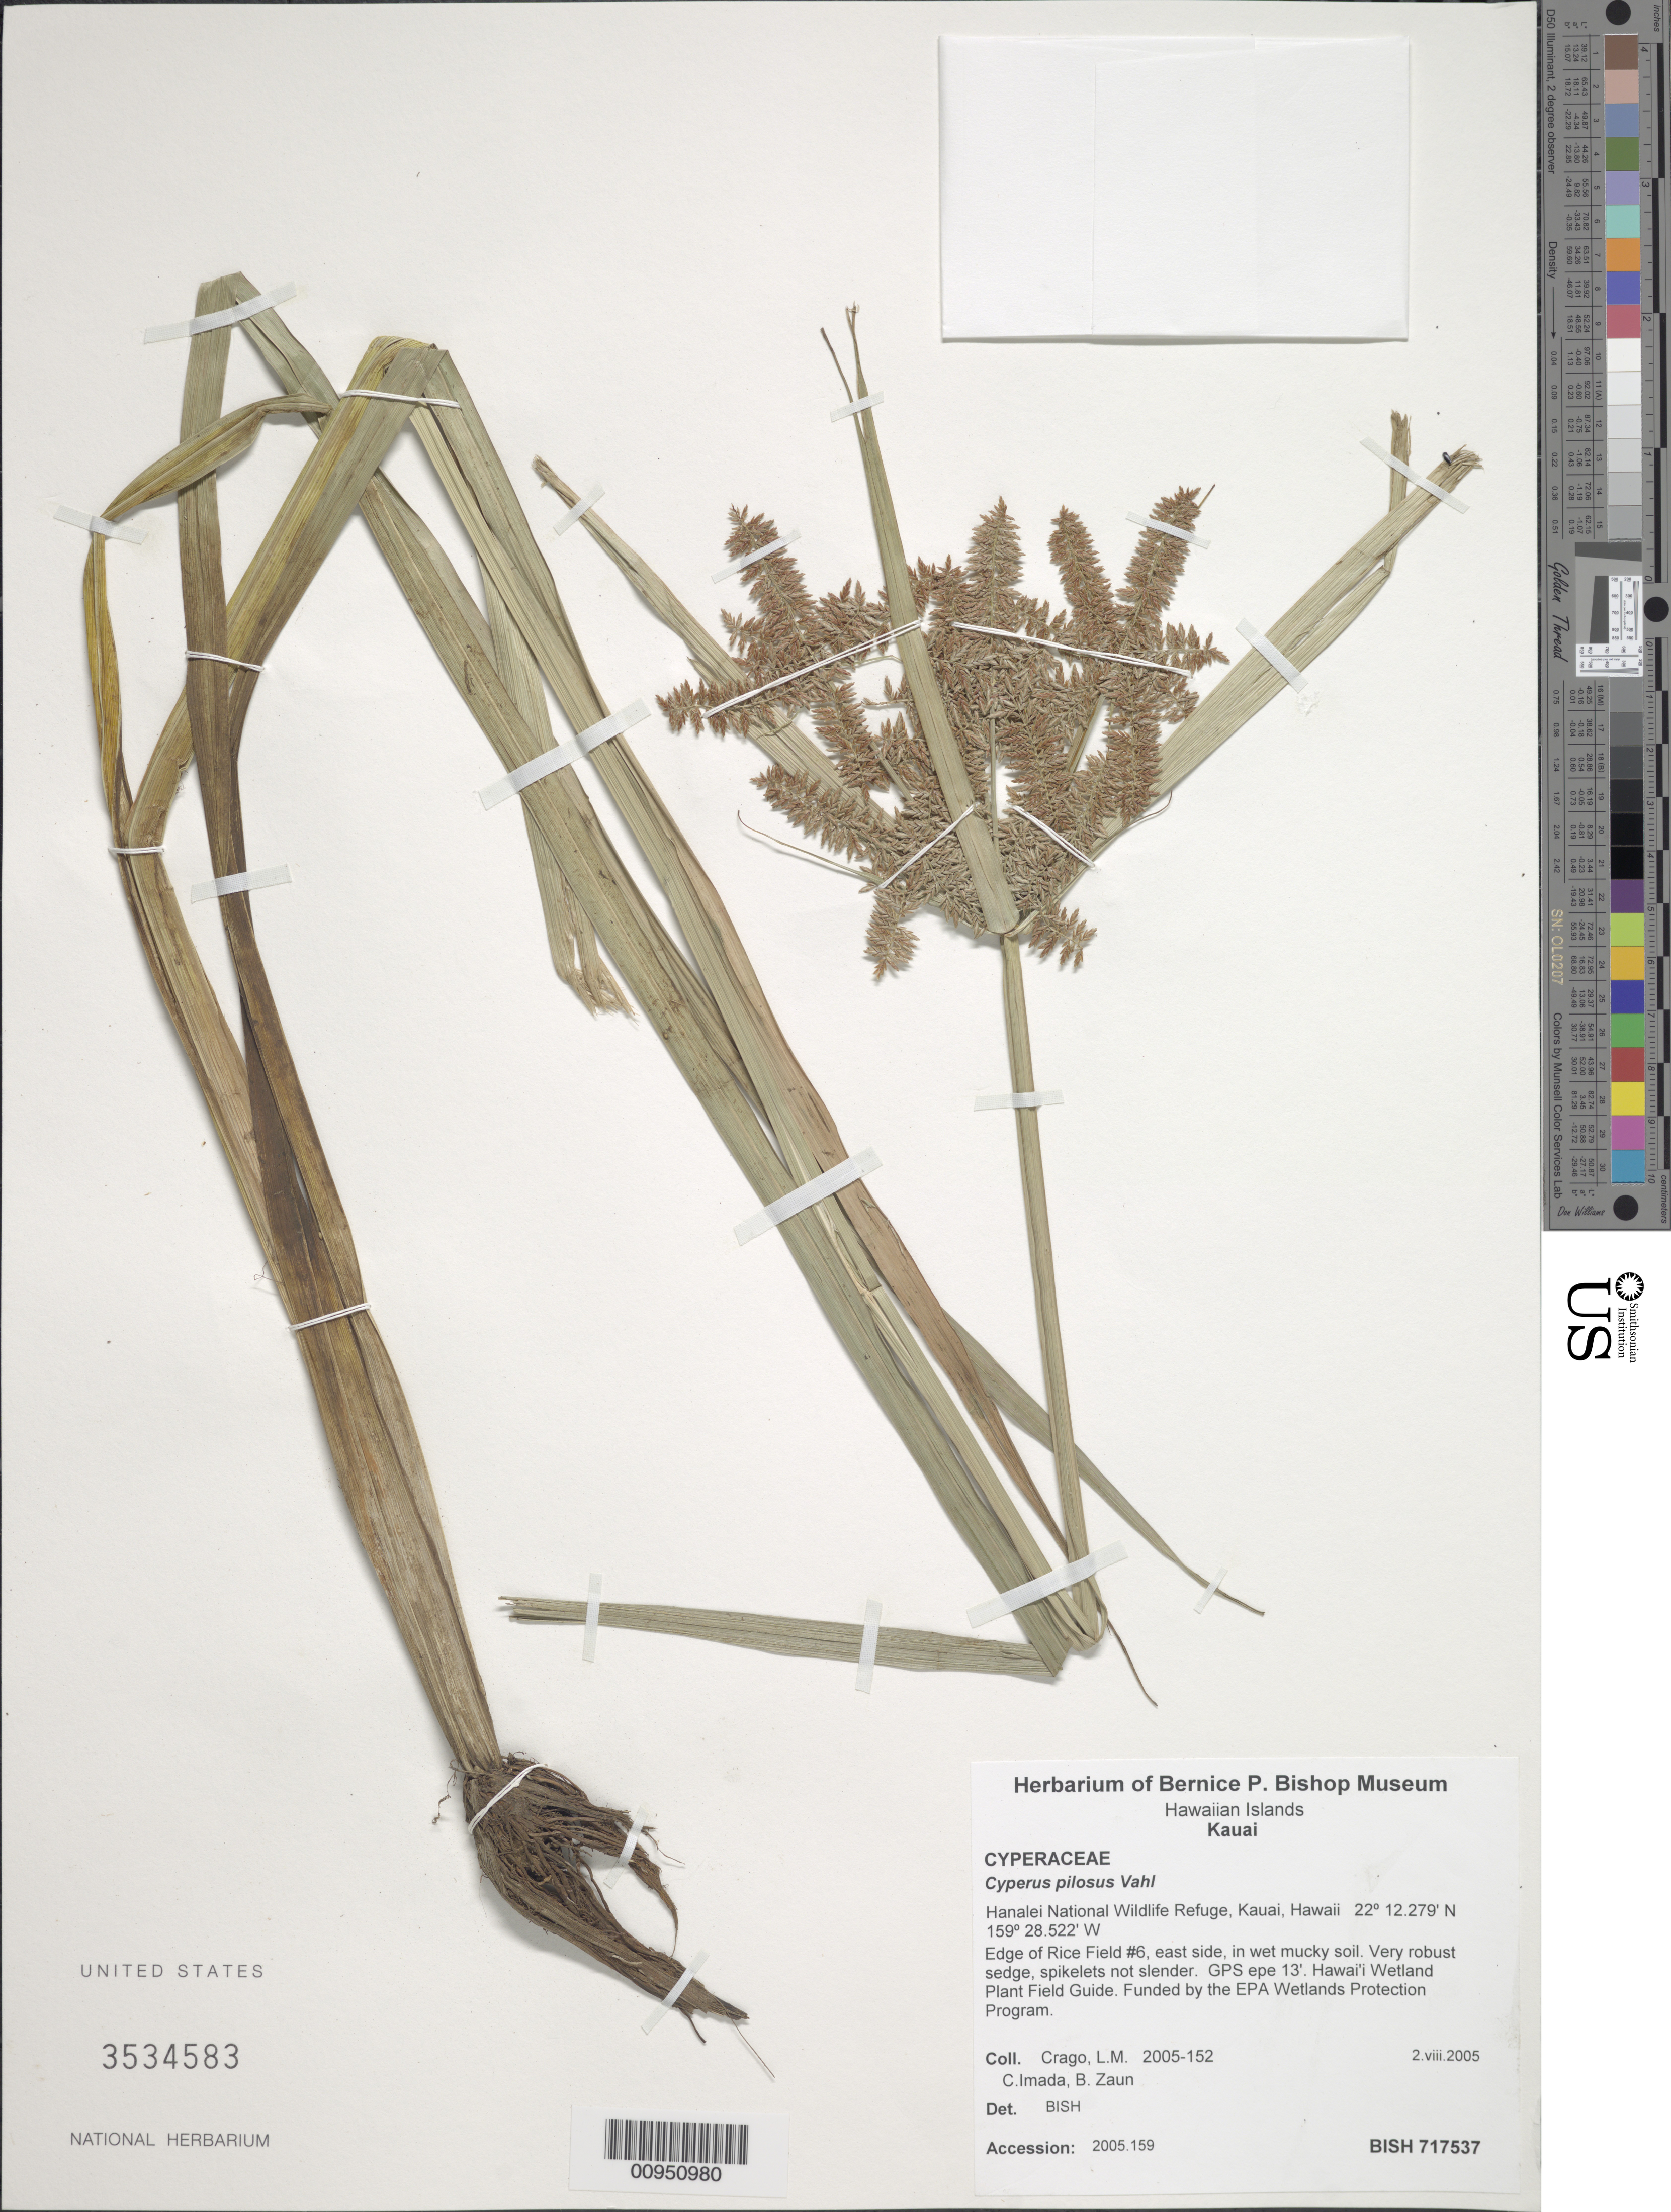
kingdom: Plantae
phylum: Tracheophyta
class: Liliopsida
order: Poales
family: Cyperaceae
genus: Cyperus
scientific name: Cyperus pilosus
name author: Vahl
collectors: L. Crago, C. Imada & B. Zaun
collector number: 2005-152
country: United States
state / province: Hawaii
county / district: Kauai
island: Kaua'i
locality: Hanalei National Wildlife Refuge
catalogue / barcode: US 3534583